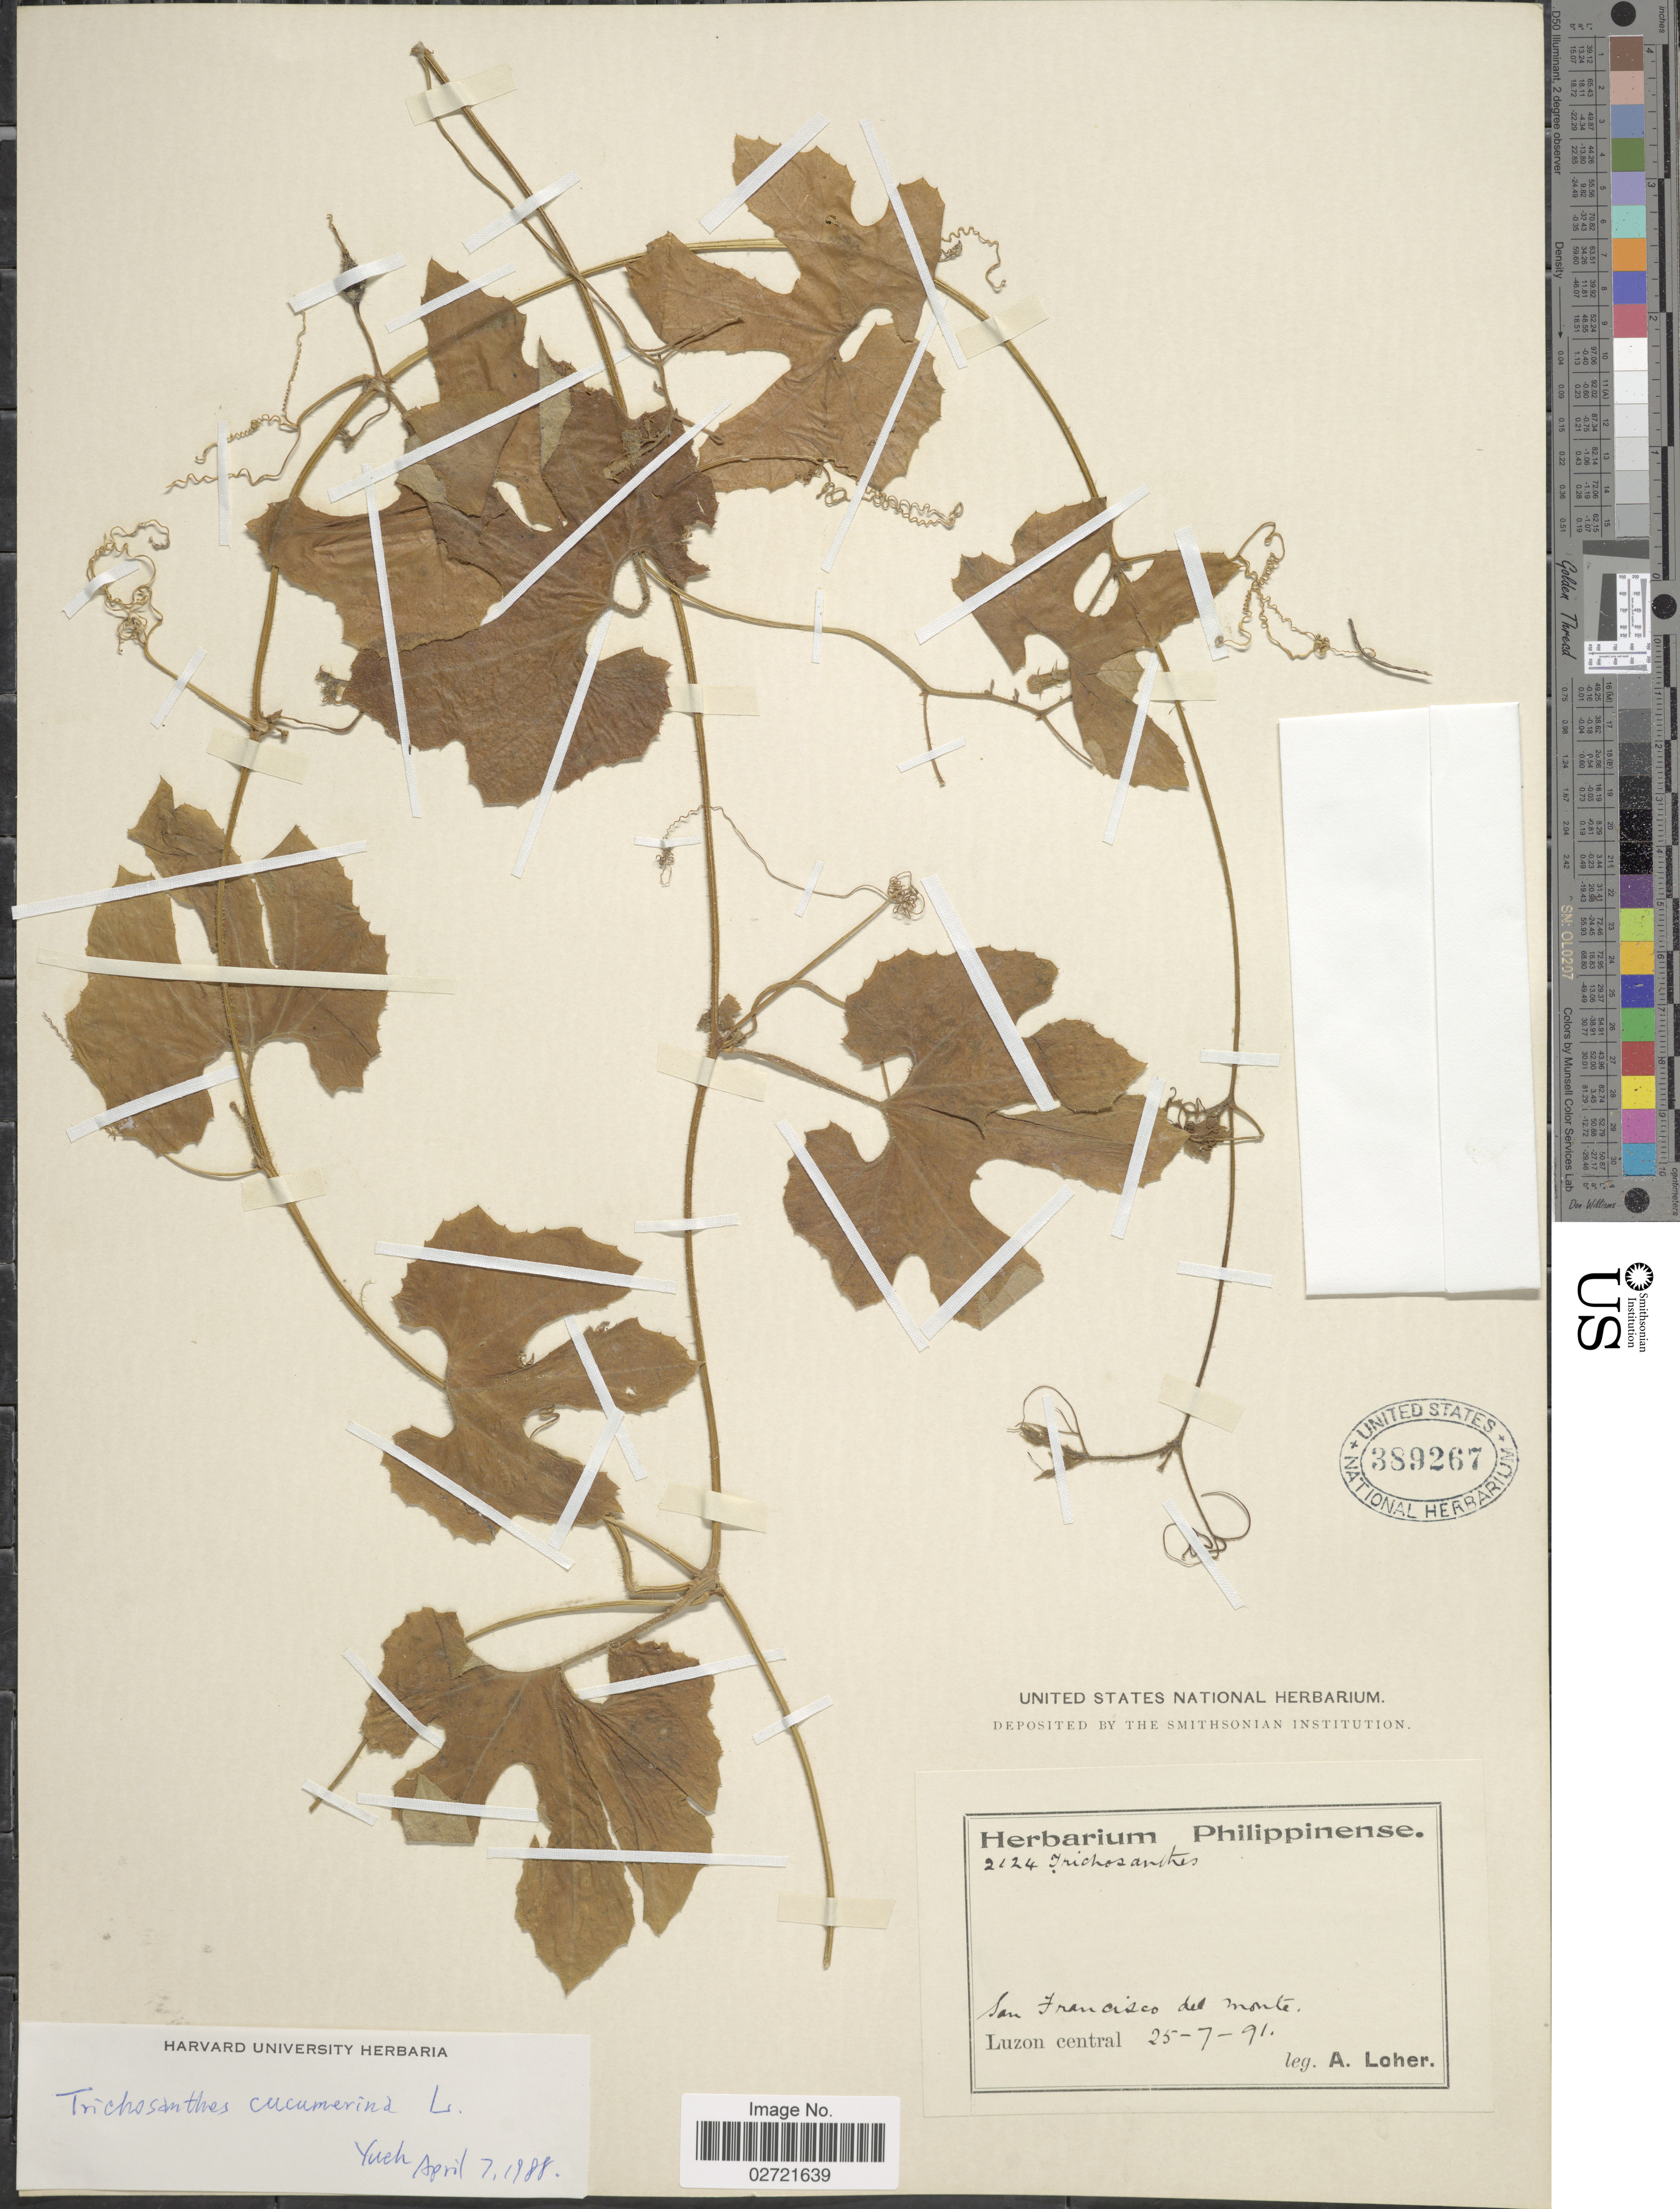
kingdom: Plantae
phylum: Tracheophyta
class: Magnoliopsida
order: Cucurbitales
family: Cucurbitaceae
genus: Trichosanthes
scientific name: Trichosanthes cucumerina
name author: L.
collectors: A. Loher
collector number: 2124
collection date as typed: Transcribed d/m/y: 25/7/91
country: Philippines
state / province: Central Luzon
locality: San Francisco del Monte, Luzon central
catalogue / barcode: US 389267